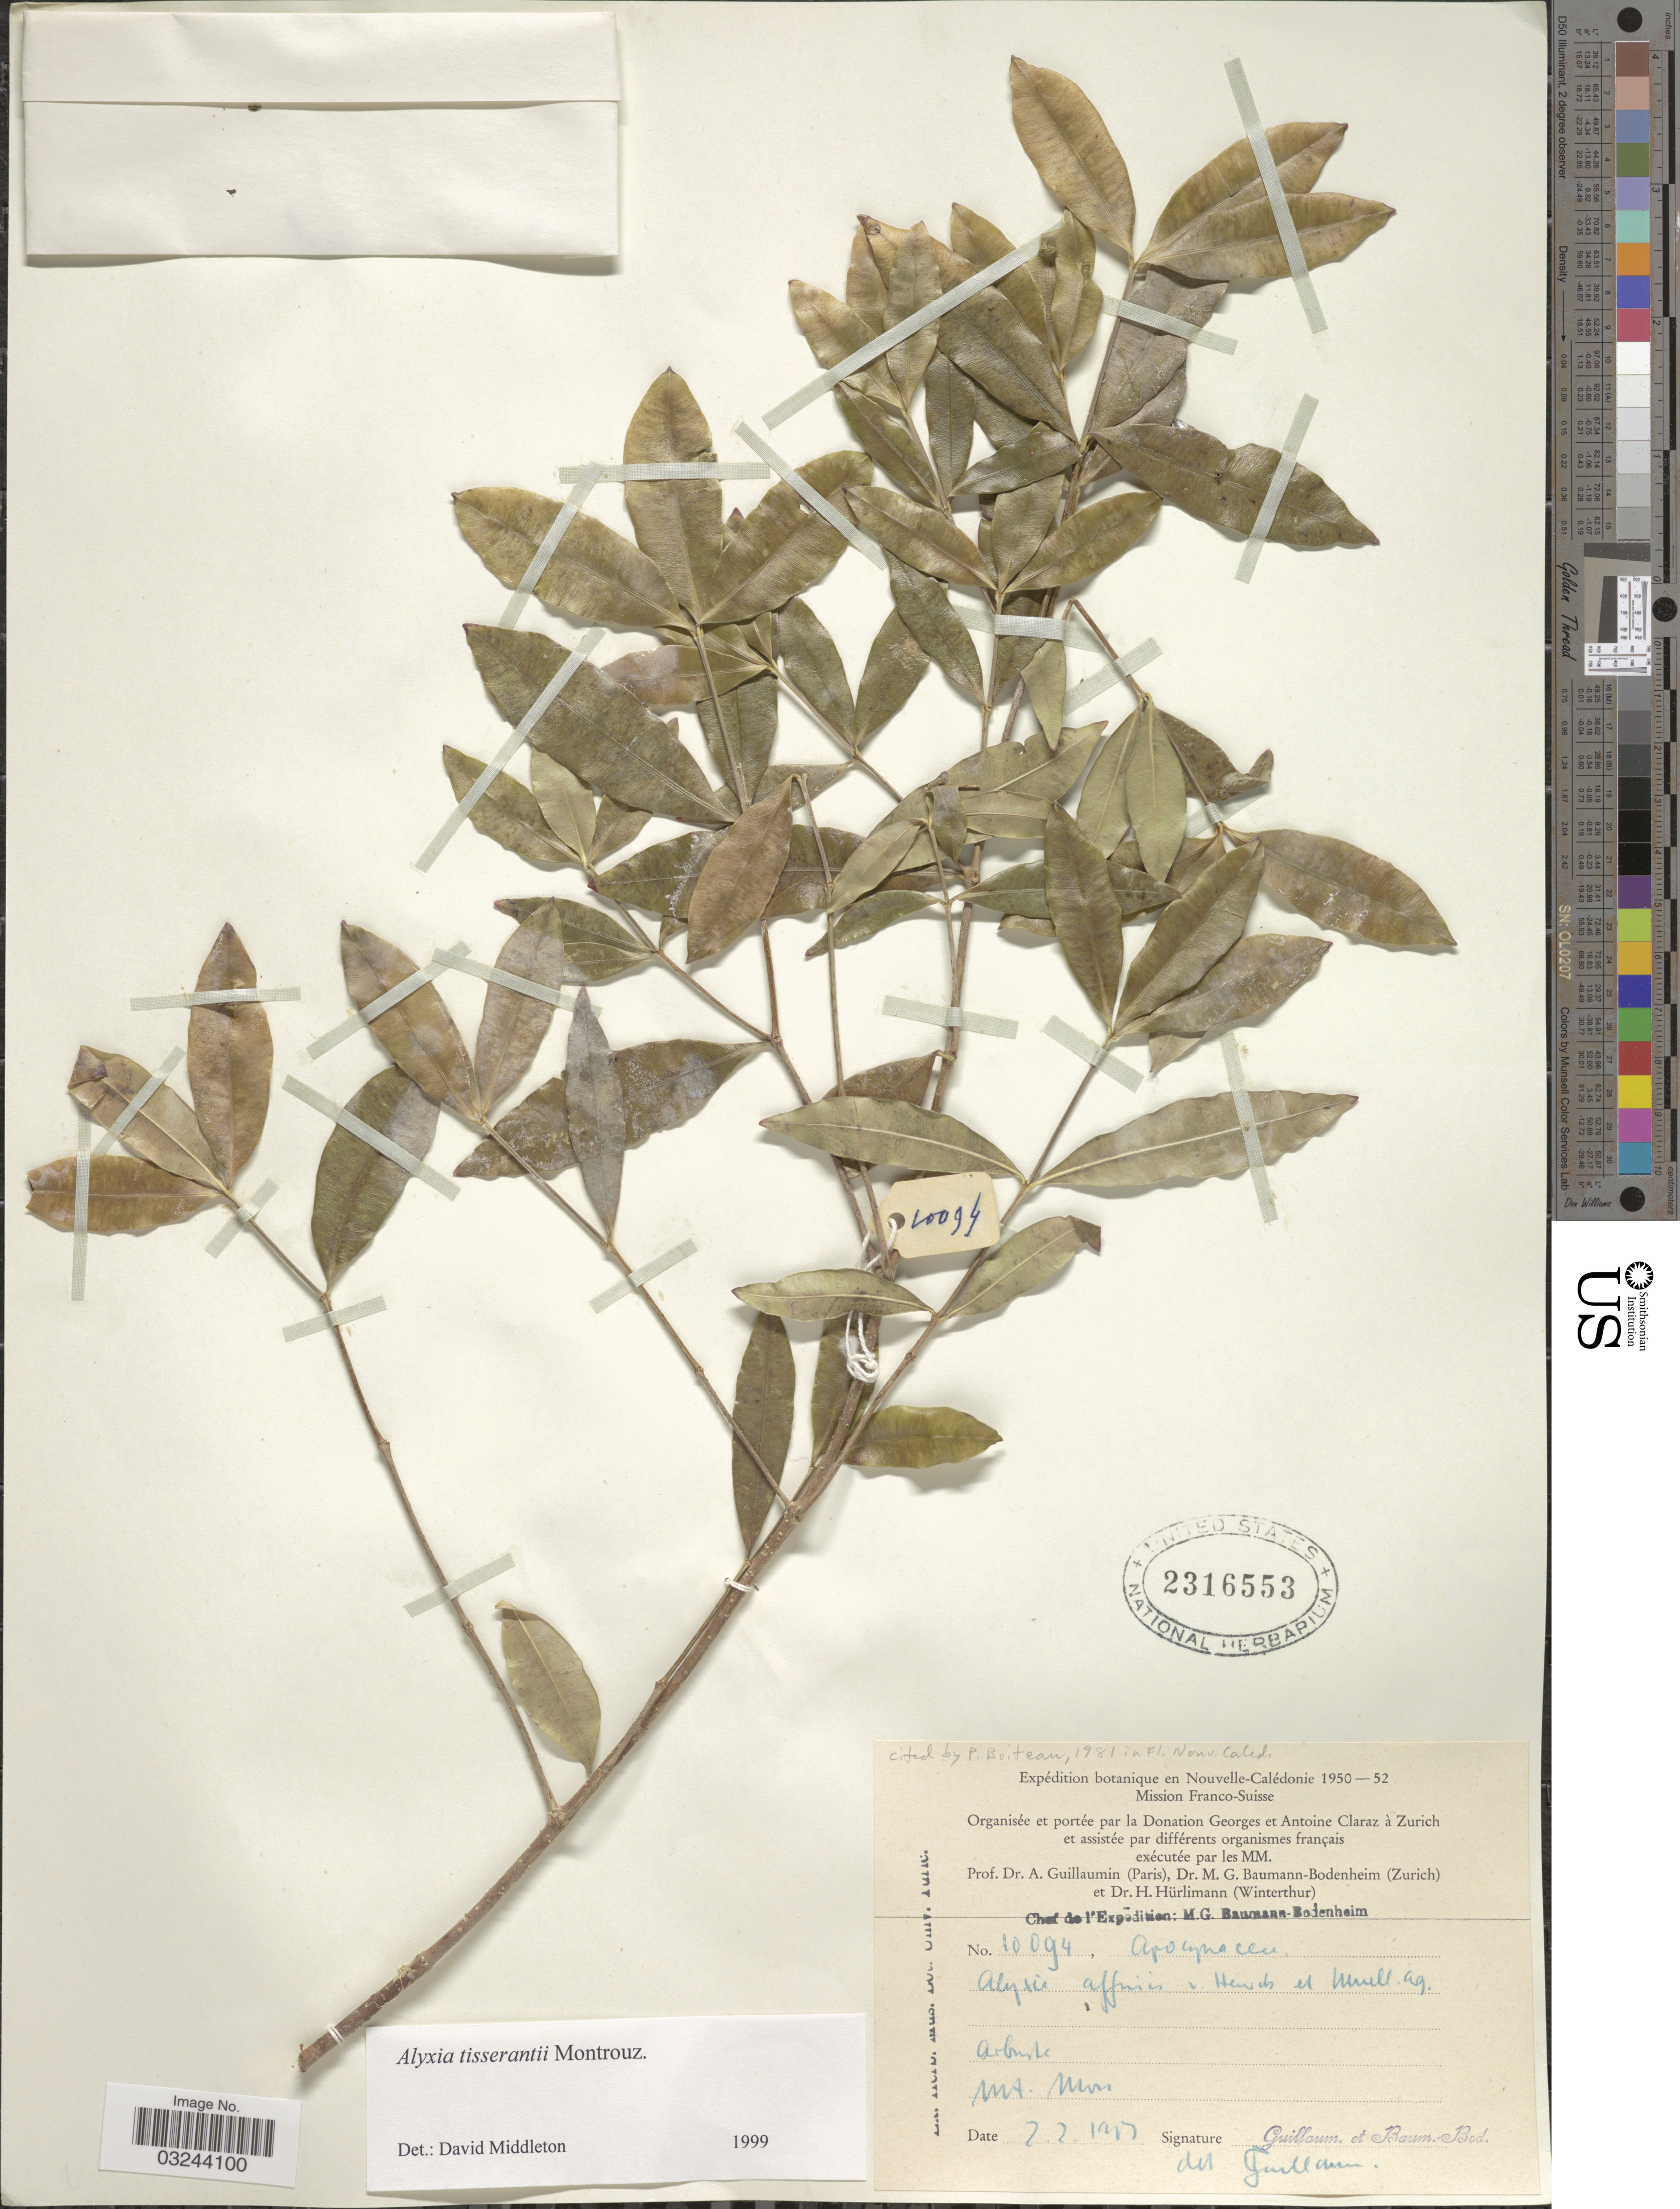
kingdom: Plantae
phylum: Tracheophyta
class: Magnoliopsida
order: Gentianales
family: Apocynaceae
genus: Alyxia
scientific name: Alyxia tisserantii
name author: Montrouz.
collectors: A. Guillaumin & M. G. Baumann-Bodenheim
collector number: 10094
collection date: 1952-02-02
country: New Caledonia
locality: Mt. Mou.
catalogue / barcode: US 2316553